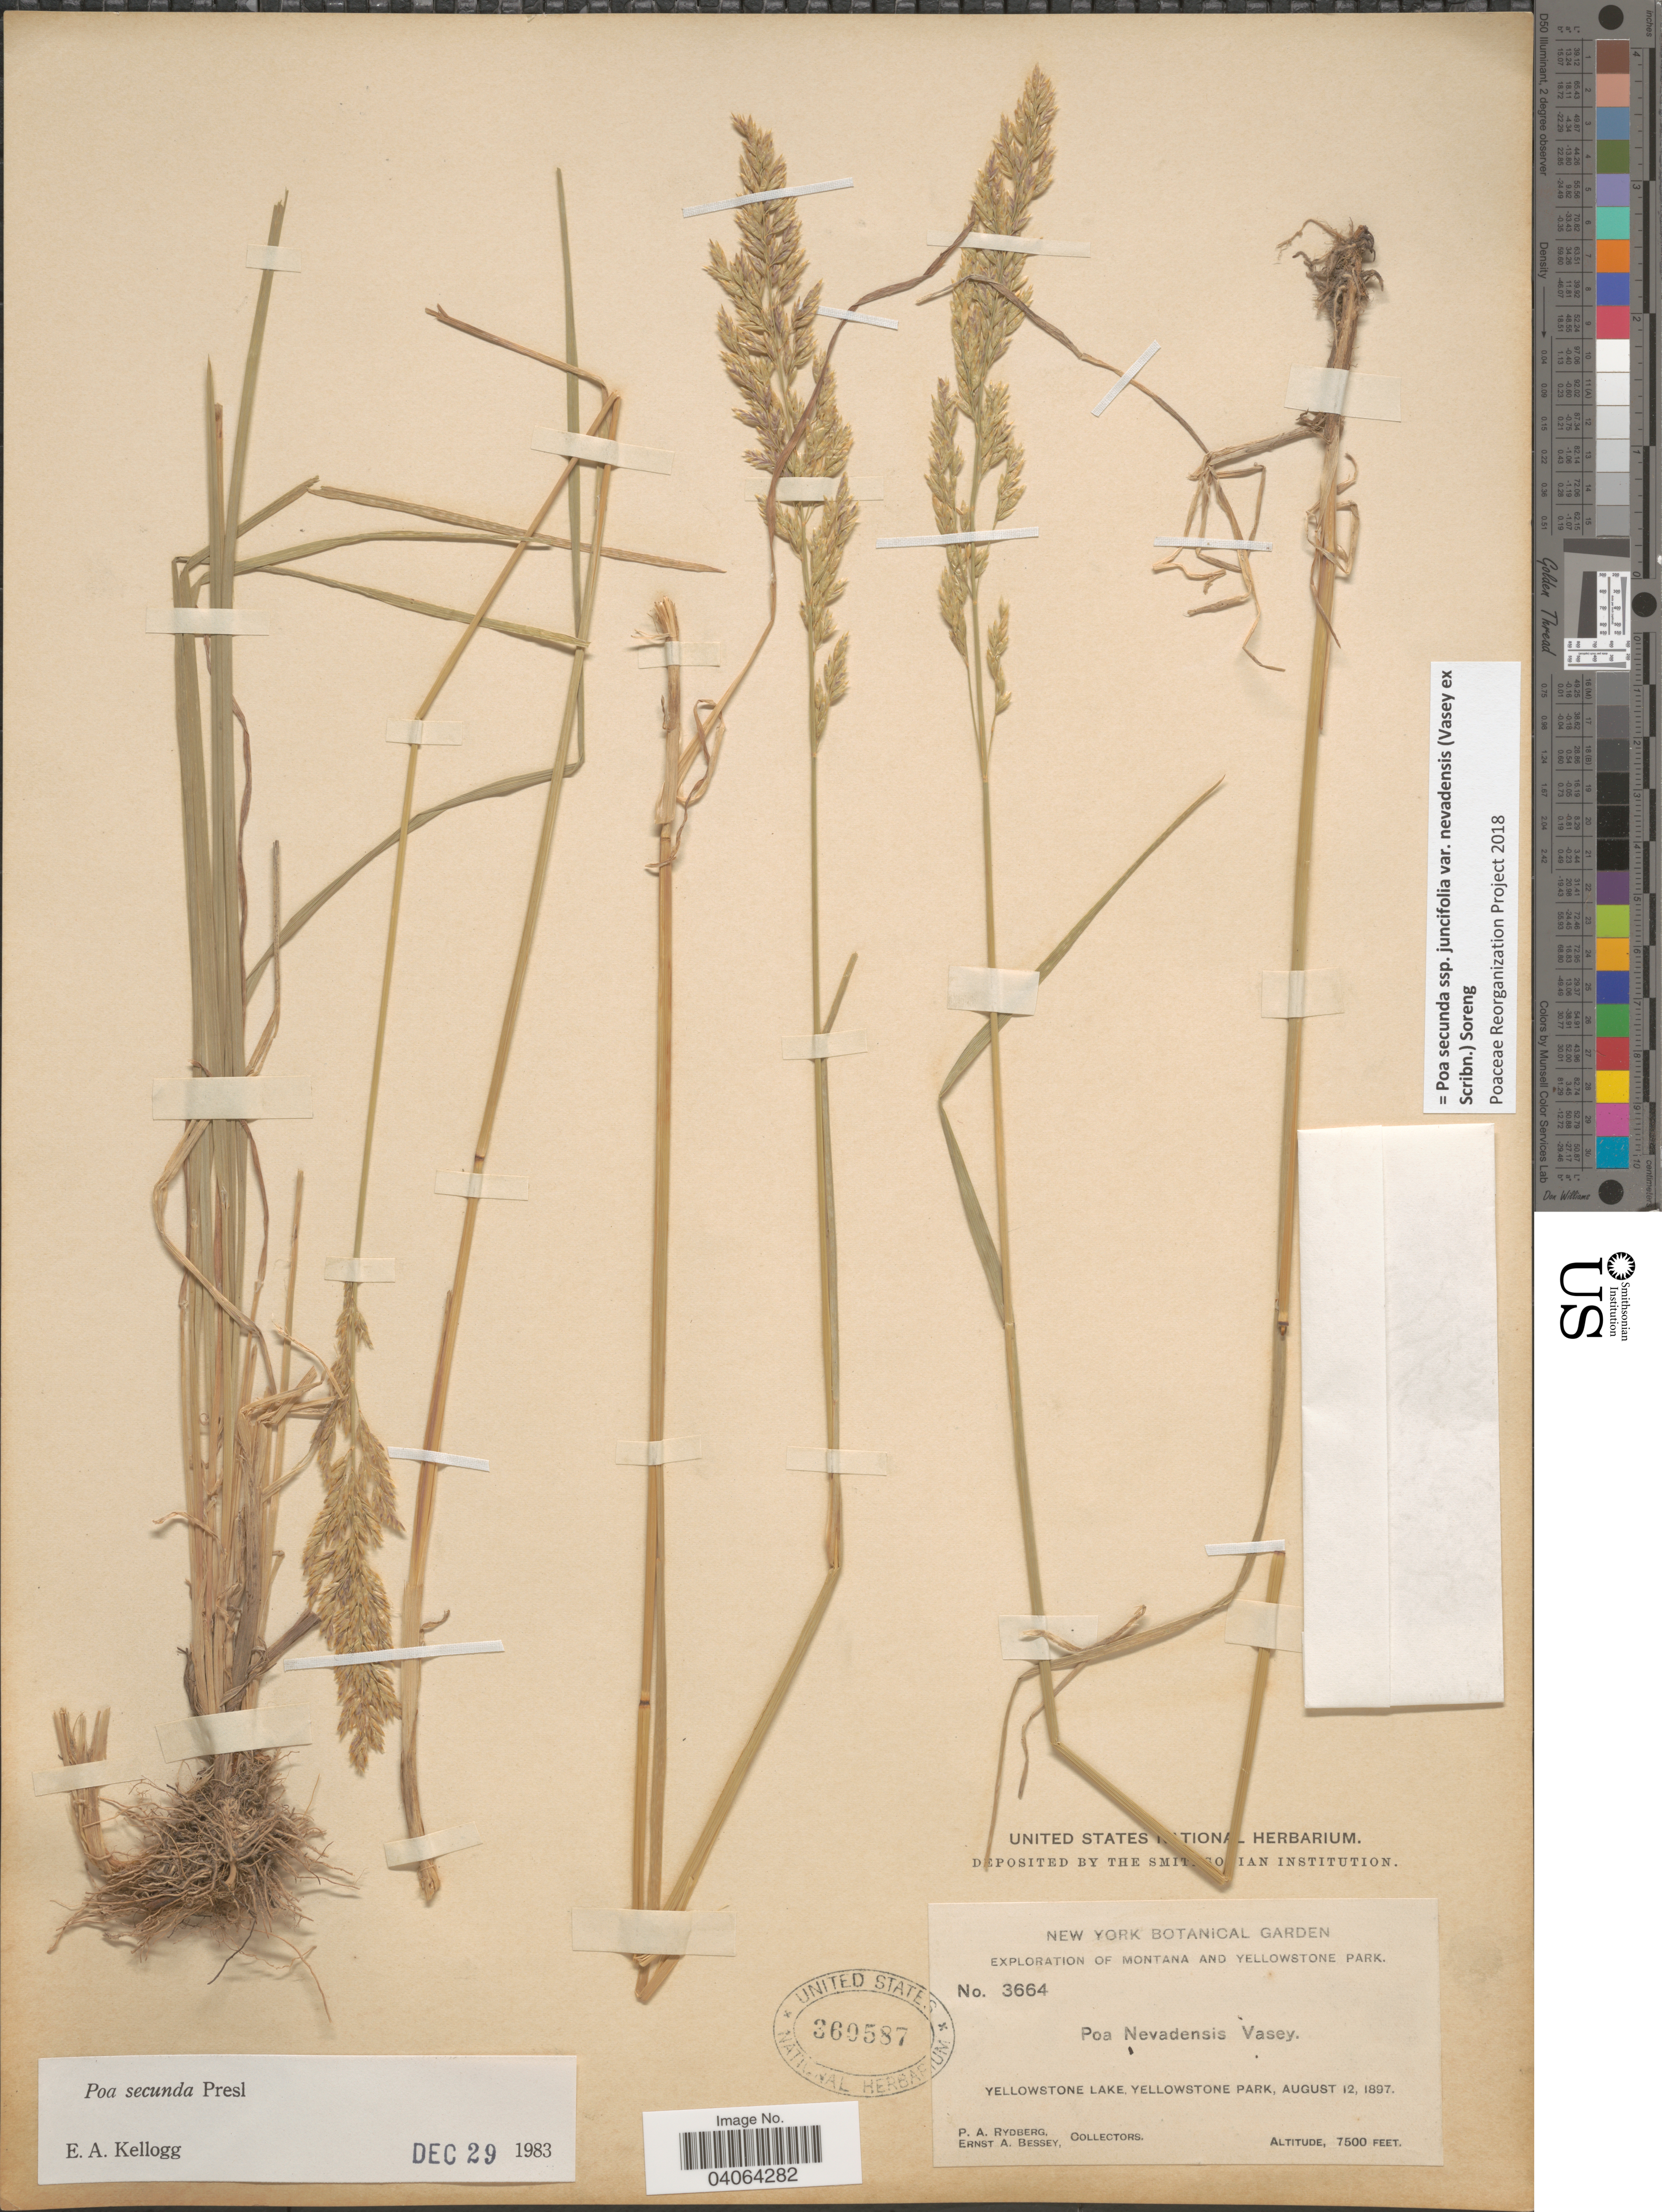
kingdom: Plantae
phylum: Tracheophyta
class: Liliopsida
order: Poales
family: Poaceae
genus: Poa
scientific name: Poa secunda subsp. juncifolia var. nevadensis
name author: (Vasey ex Scribn.) Soreng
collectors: P. A. Rydberg & E. A. Bessey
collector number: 3664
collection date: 1897-08-12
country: United States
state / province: Montana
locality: Montana and Yellowstone Park. Yellowstone Lake, Yellowstone Park.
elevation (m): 2286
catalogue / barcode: US 360587